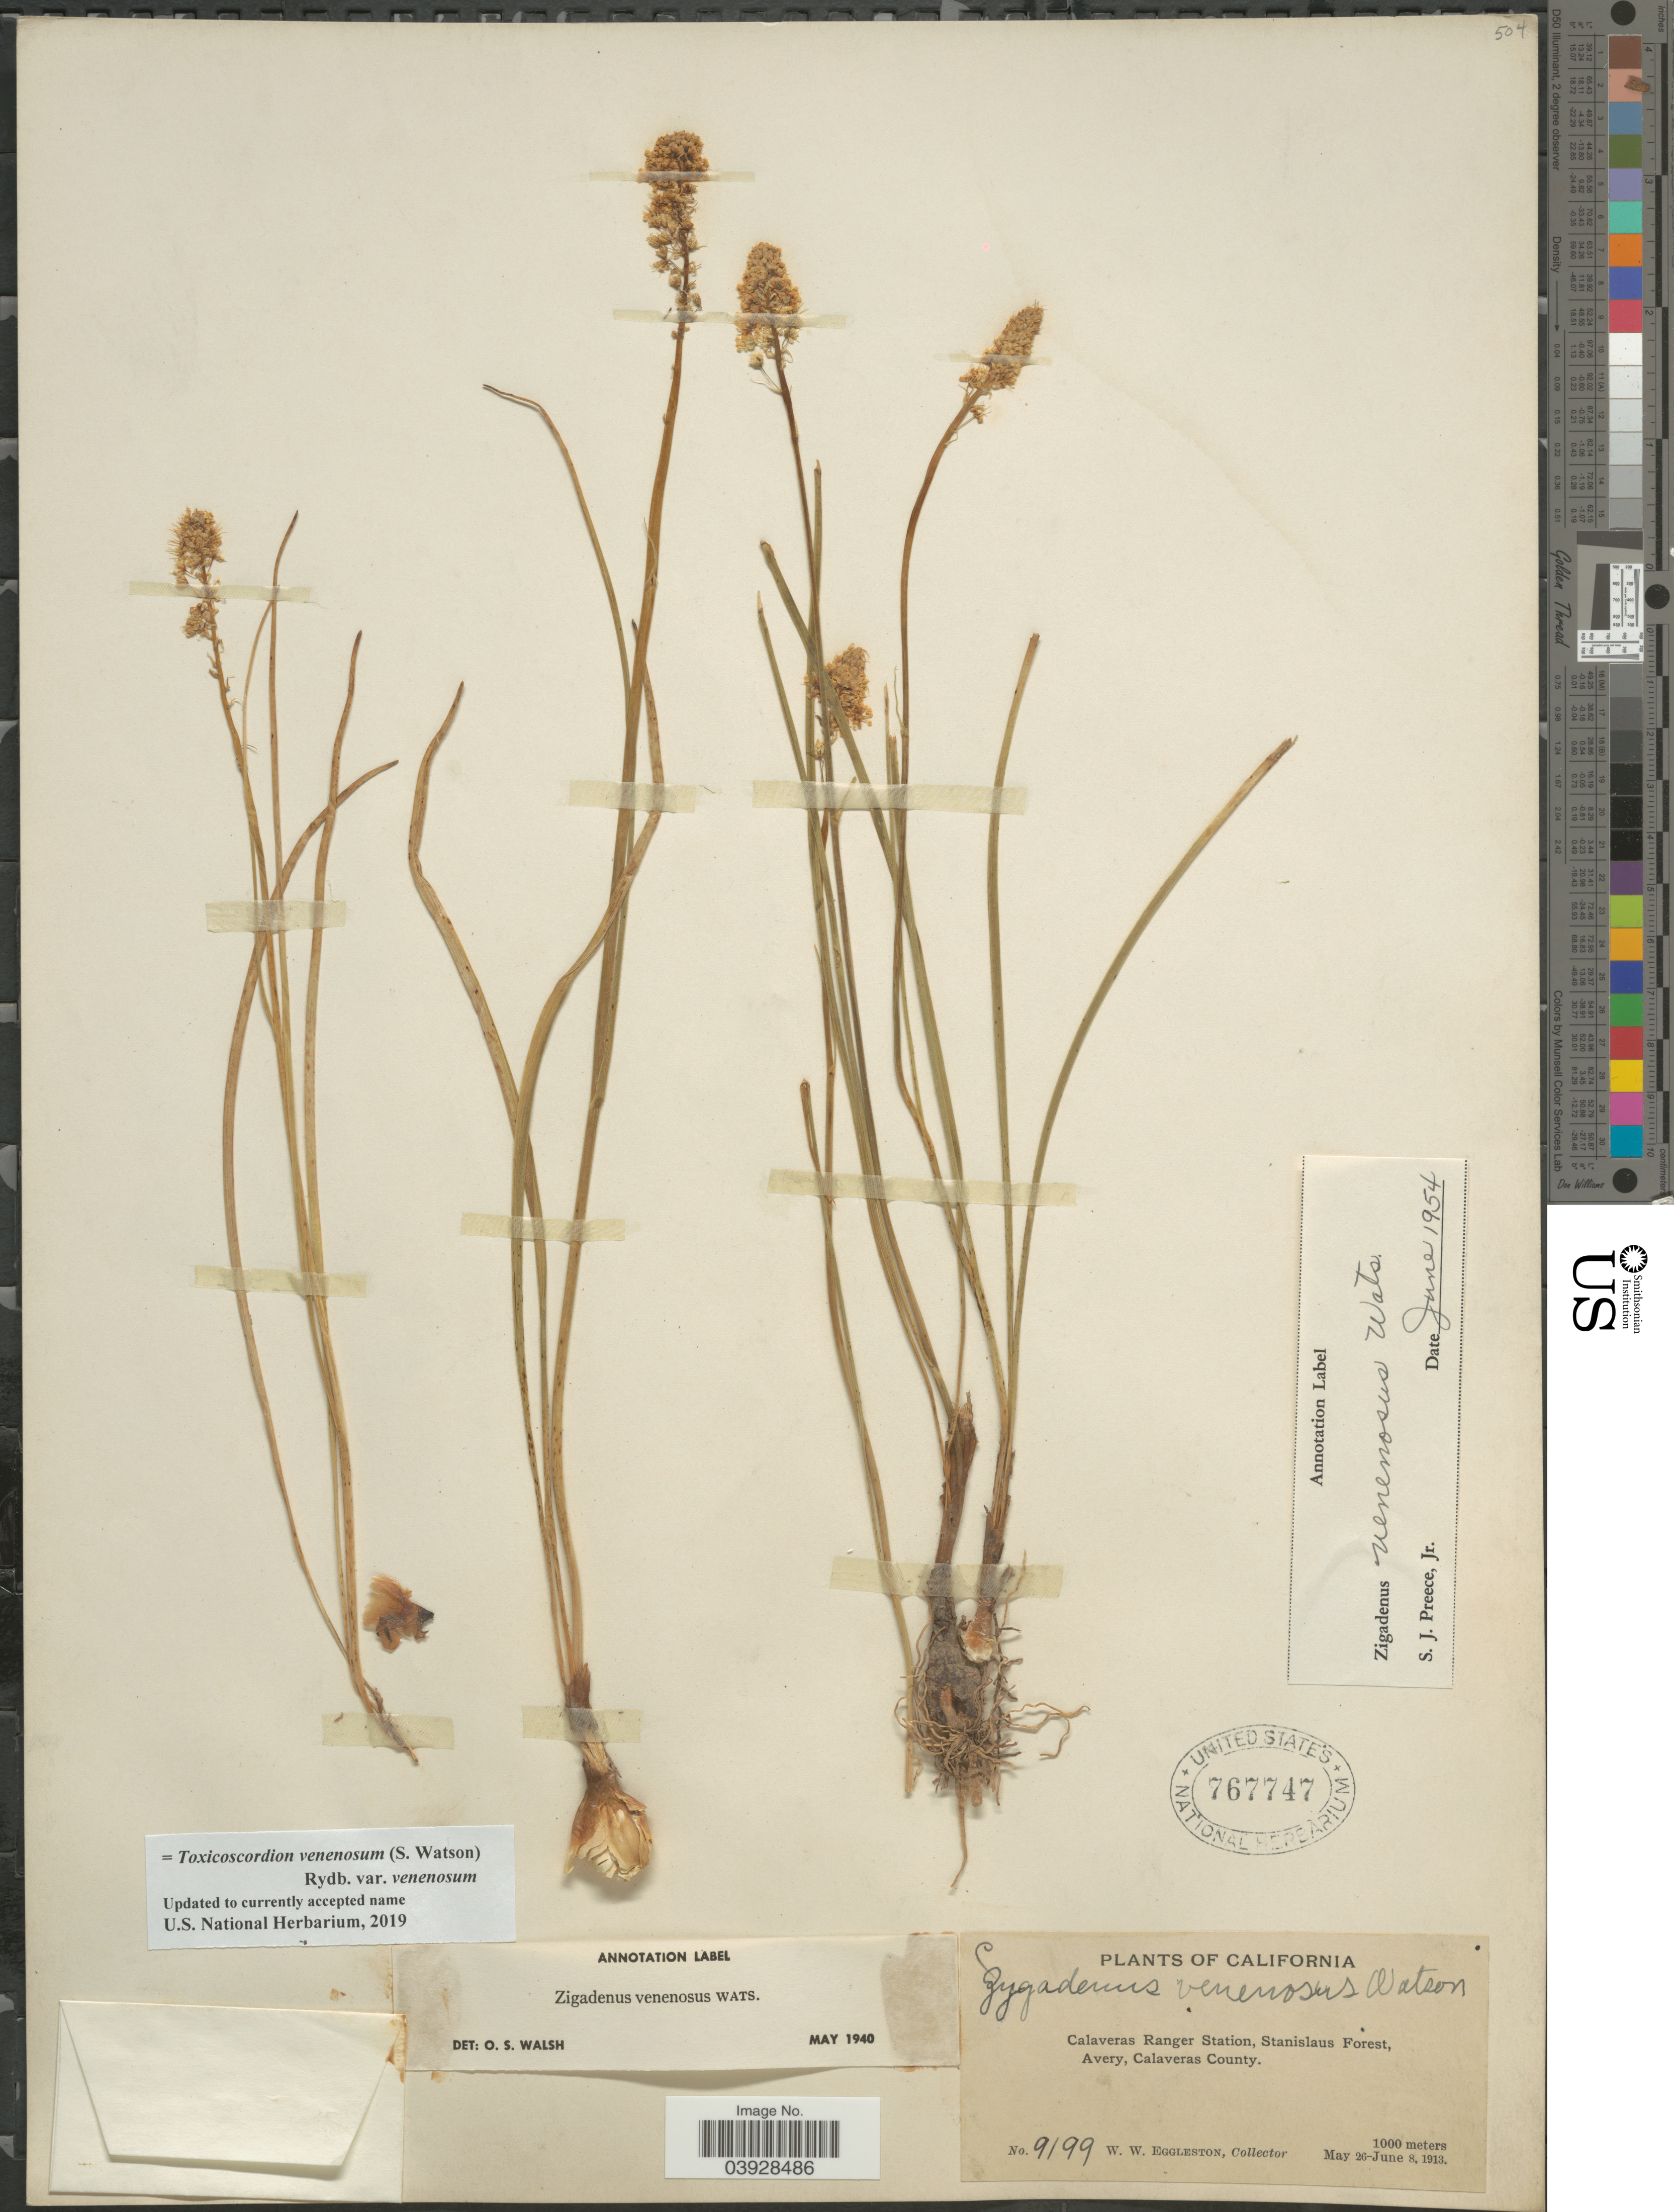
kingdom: Plantae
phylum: Tracheophyta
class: Liliopsida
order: Liliales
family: Melanthiaceae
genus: Toxicoscordion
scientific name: Toxicoscordion venenosum var. gramineum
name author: (Rydb.) Brasher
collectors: W. W. Eggleston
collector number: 9199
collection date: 1913-05-26/1913-06-08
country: United States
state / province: California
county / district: Calaveras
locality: Calaveras Ranger Station, Stanislaus Forest, Avery, Calaveras County.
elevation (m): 1000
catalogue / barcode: US 767747